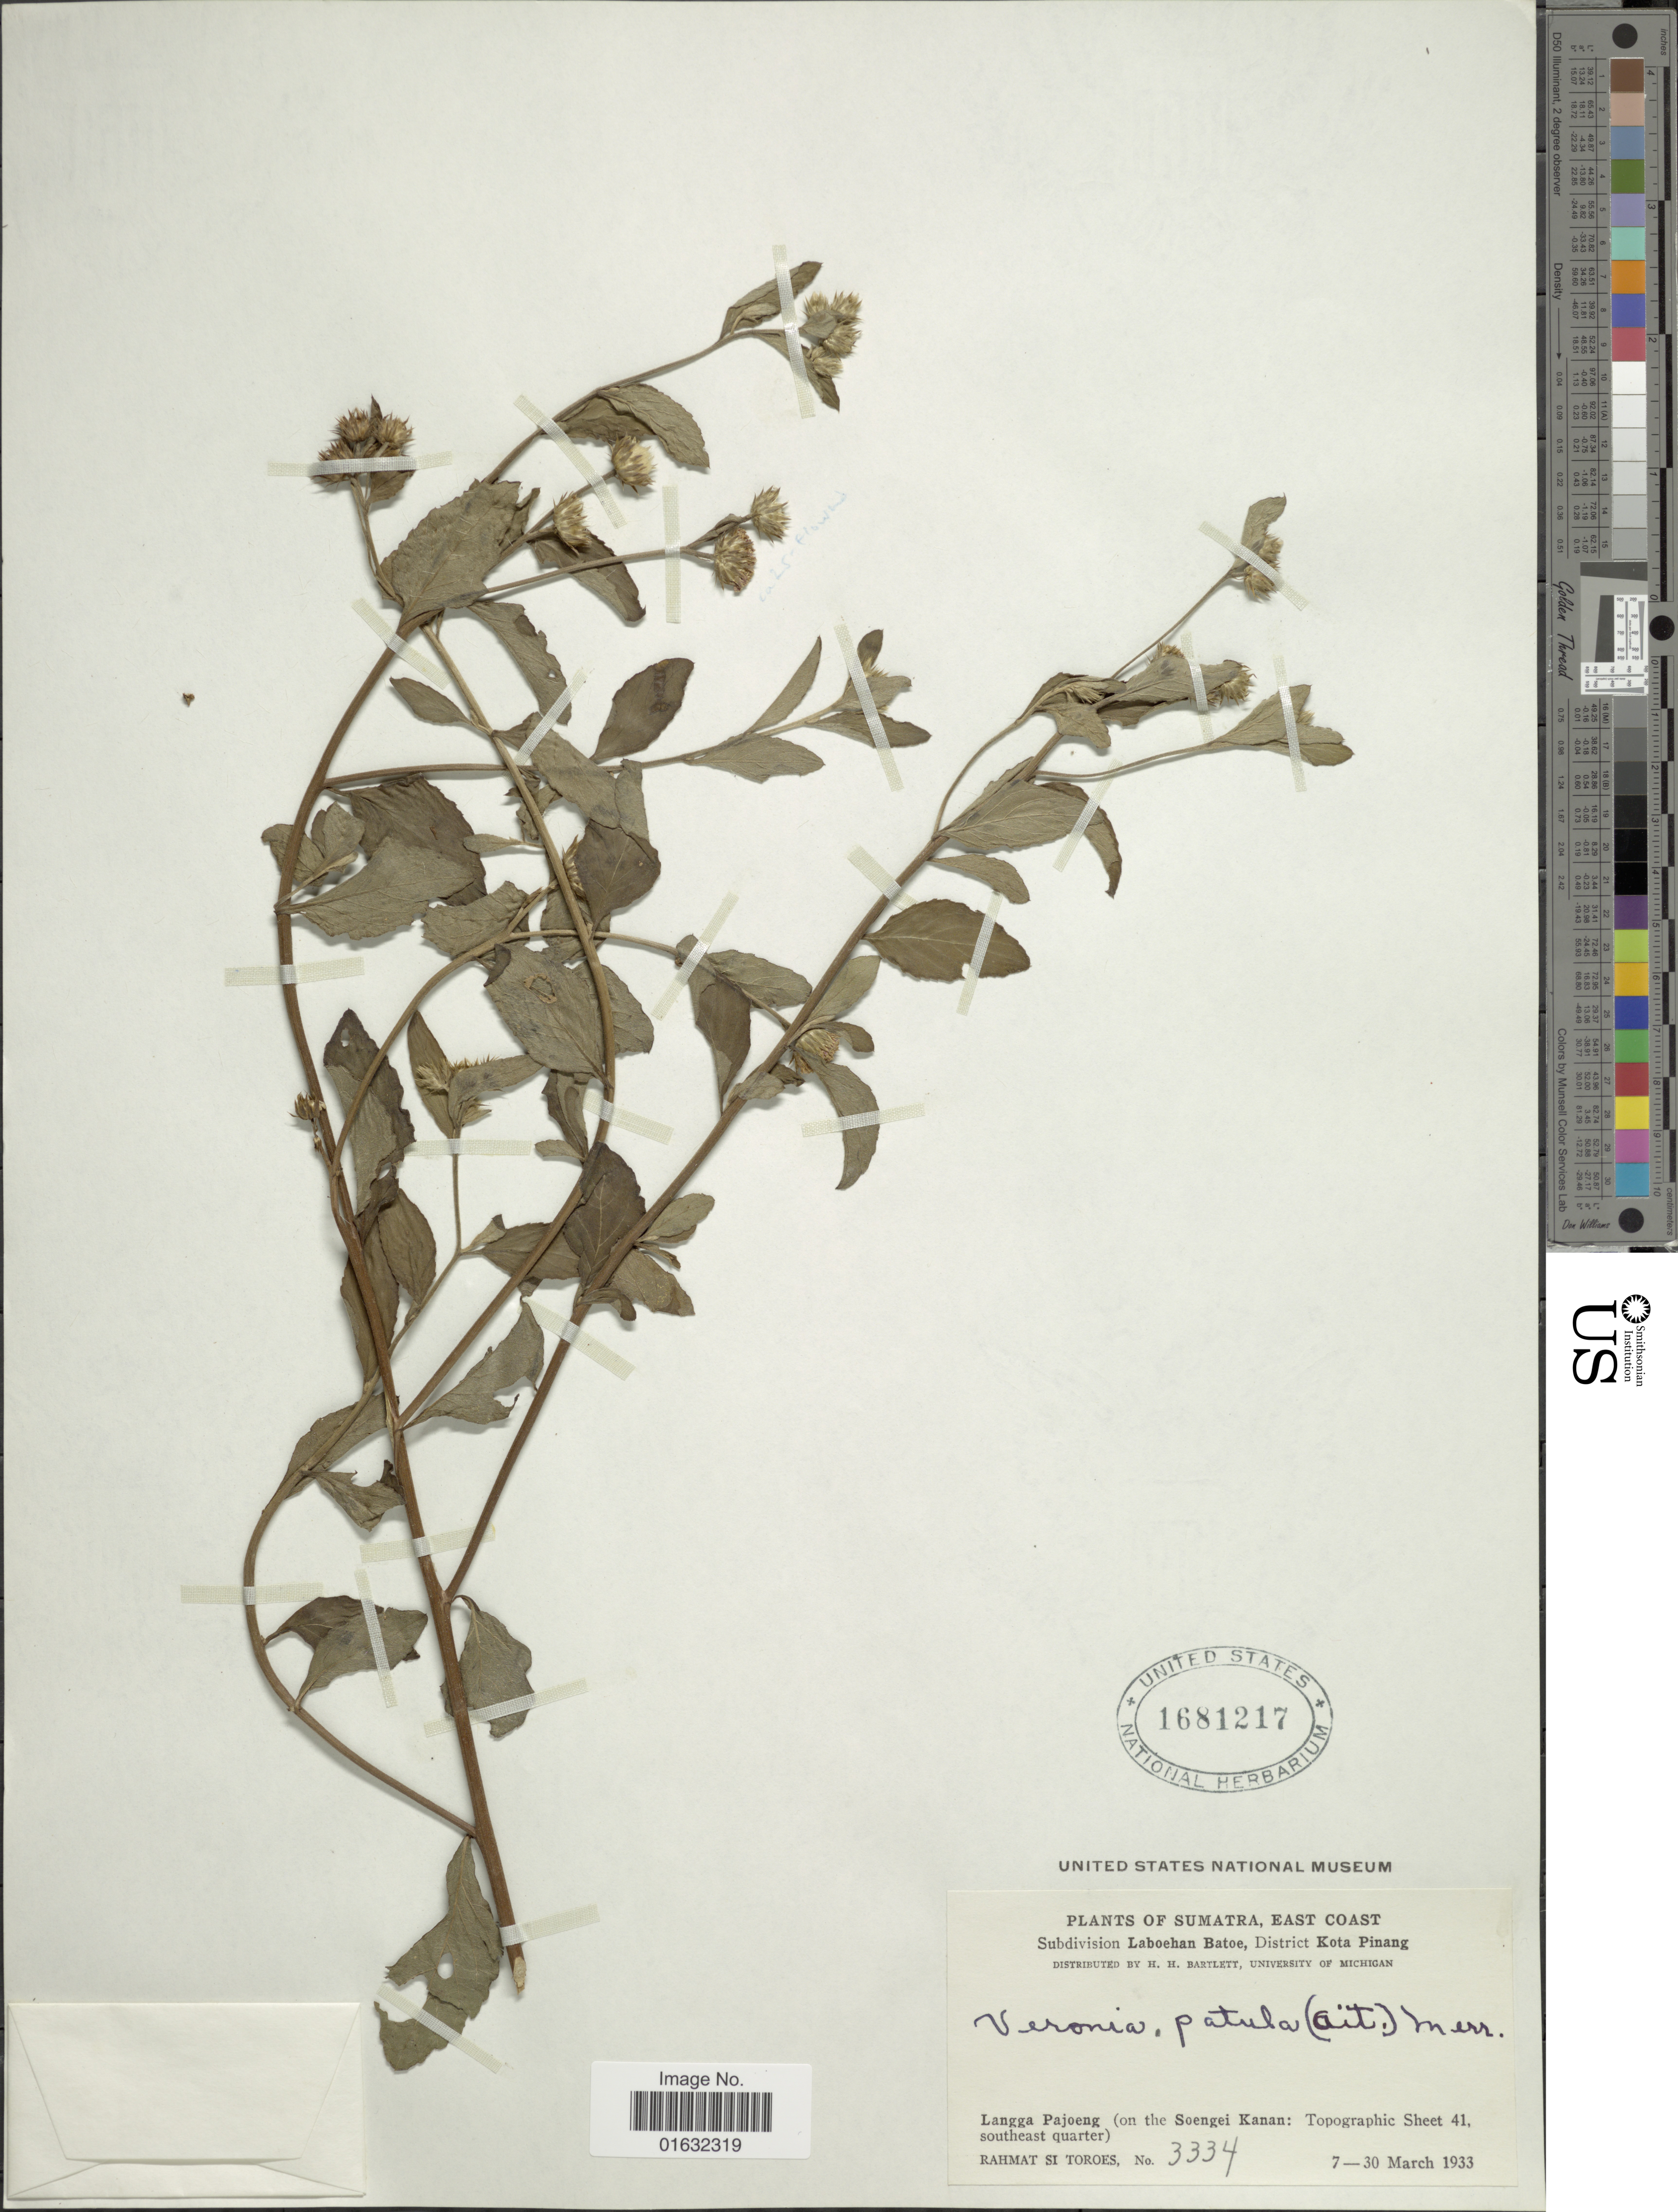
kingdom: Plantae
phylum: Tracheophyta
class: Magnoliopsida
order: Asterales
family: Asteraceae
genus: Cyanthillium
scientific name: Cyanthillium patulum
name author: (Aiton) H. Rob.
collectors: Rahmat Si Boeea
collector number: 3334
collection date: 1933-03-07/1933-03-30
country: Indonesia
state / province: Sumatra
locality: East Coast., Subdivision Laboehan Batoe, District Kota Pinang, Langga Pajoeng (on the Soengei Kanan: Topogrraphic Sheet 41., southeast quarter)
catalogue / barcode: US 1681217